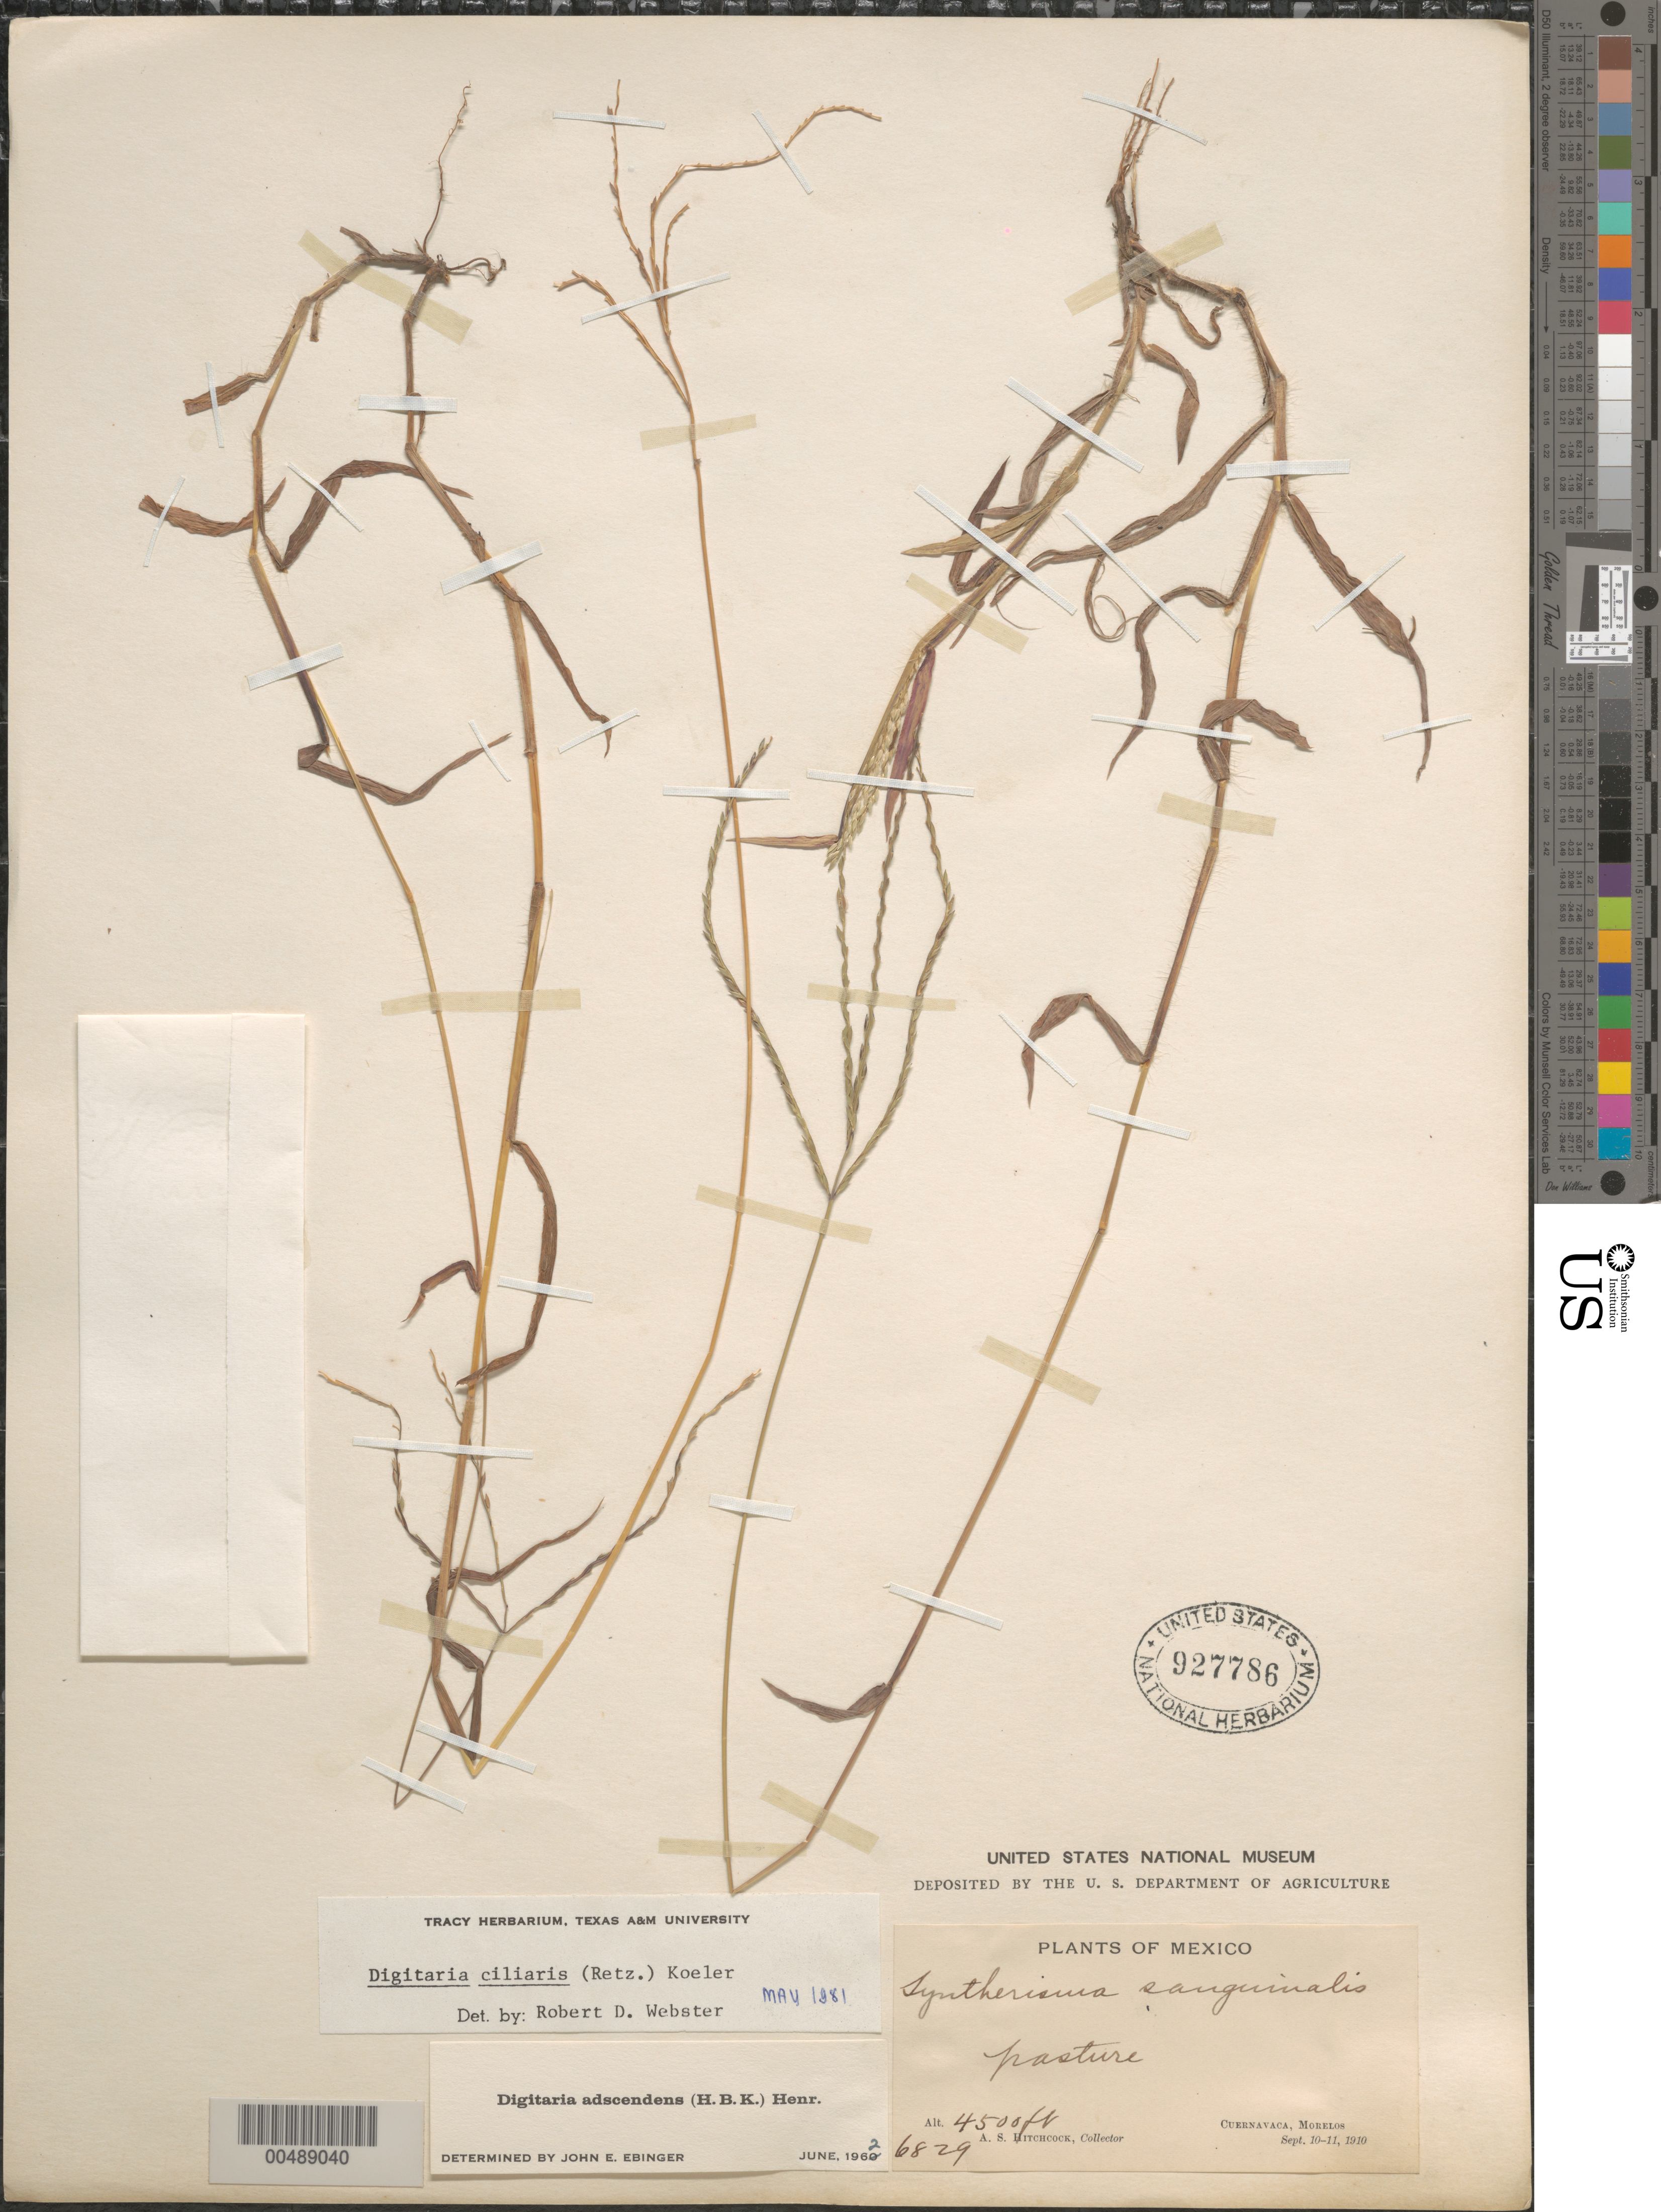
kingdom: Plantae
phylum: Tracheophyta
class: Liliopsida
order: Poales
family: Poaceae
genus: Digitaria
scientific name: Digitaria ciliaris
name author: (Retz.) Koeler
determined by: Webster, Robert D.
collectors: A. S. Hitchcock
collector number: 6829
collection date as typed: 10 Sep 1910 to 11 Sep 1910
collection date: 1910-09-11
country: Mexico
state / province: Morelos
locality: Cuernavaca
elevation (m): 1372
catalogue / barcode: US 927786